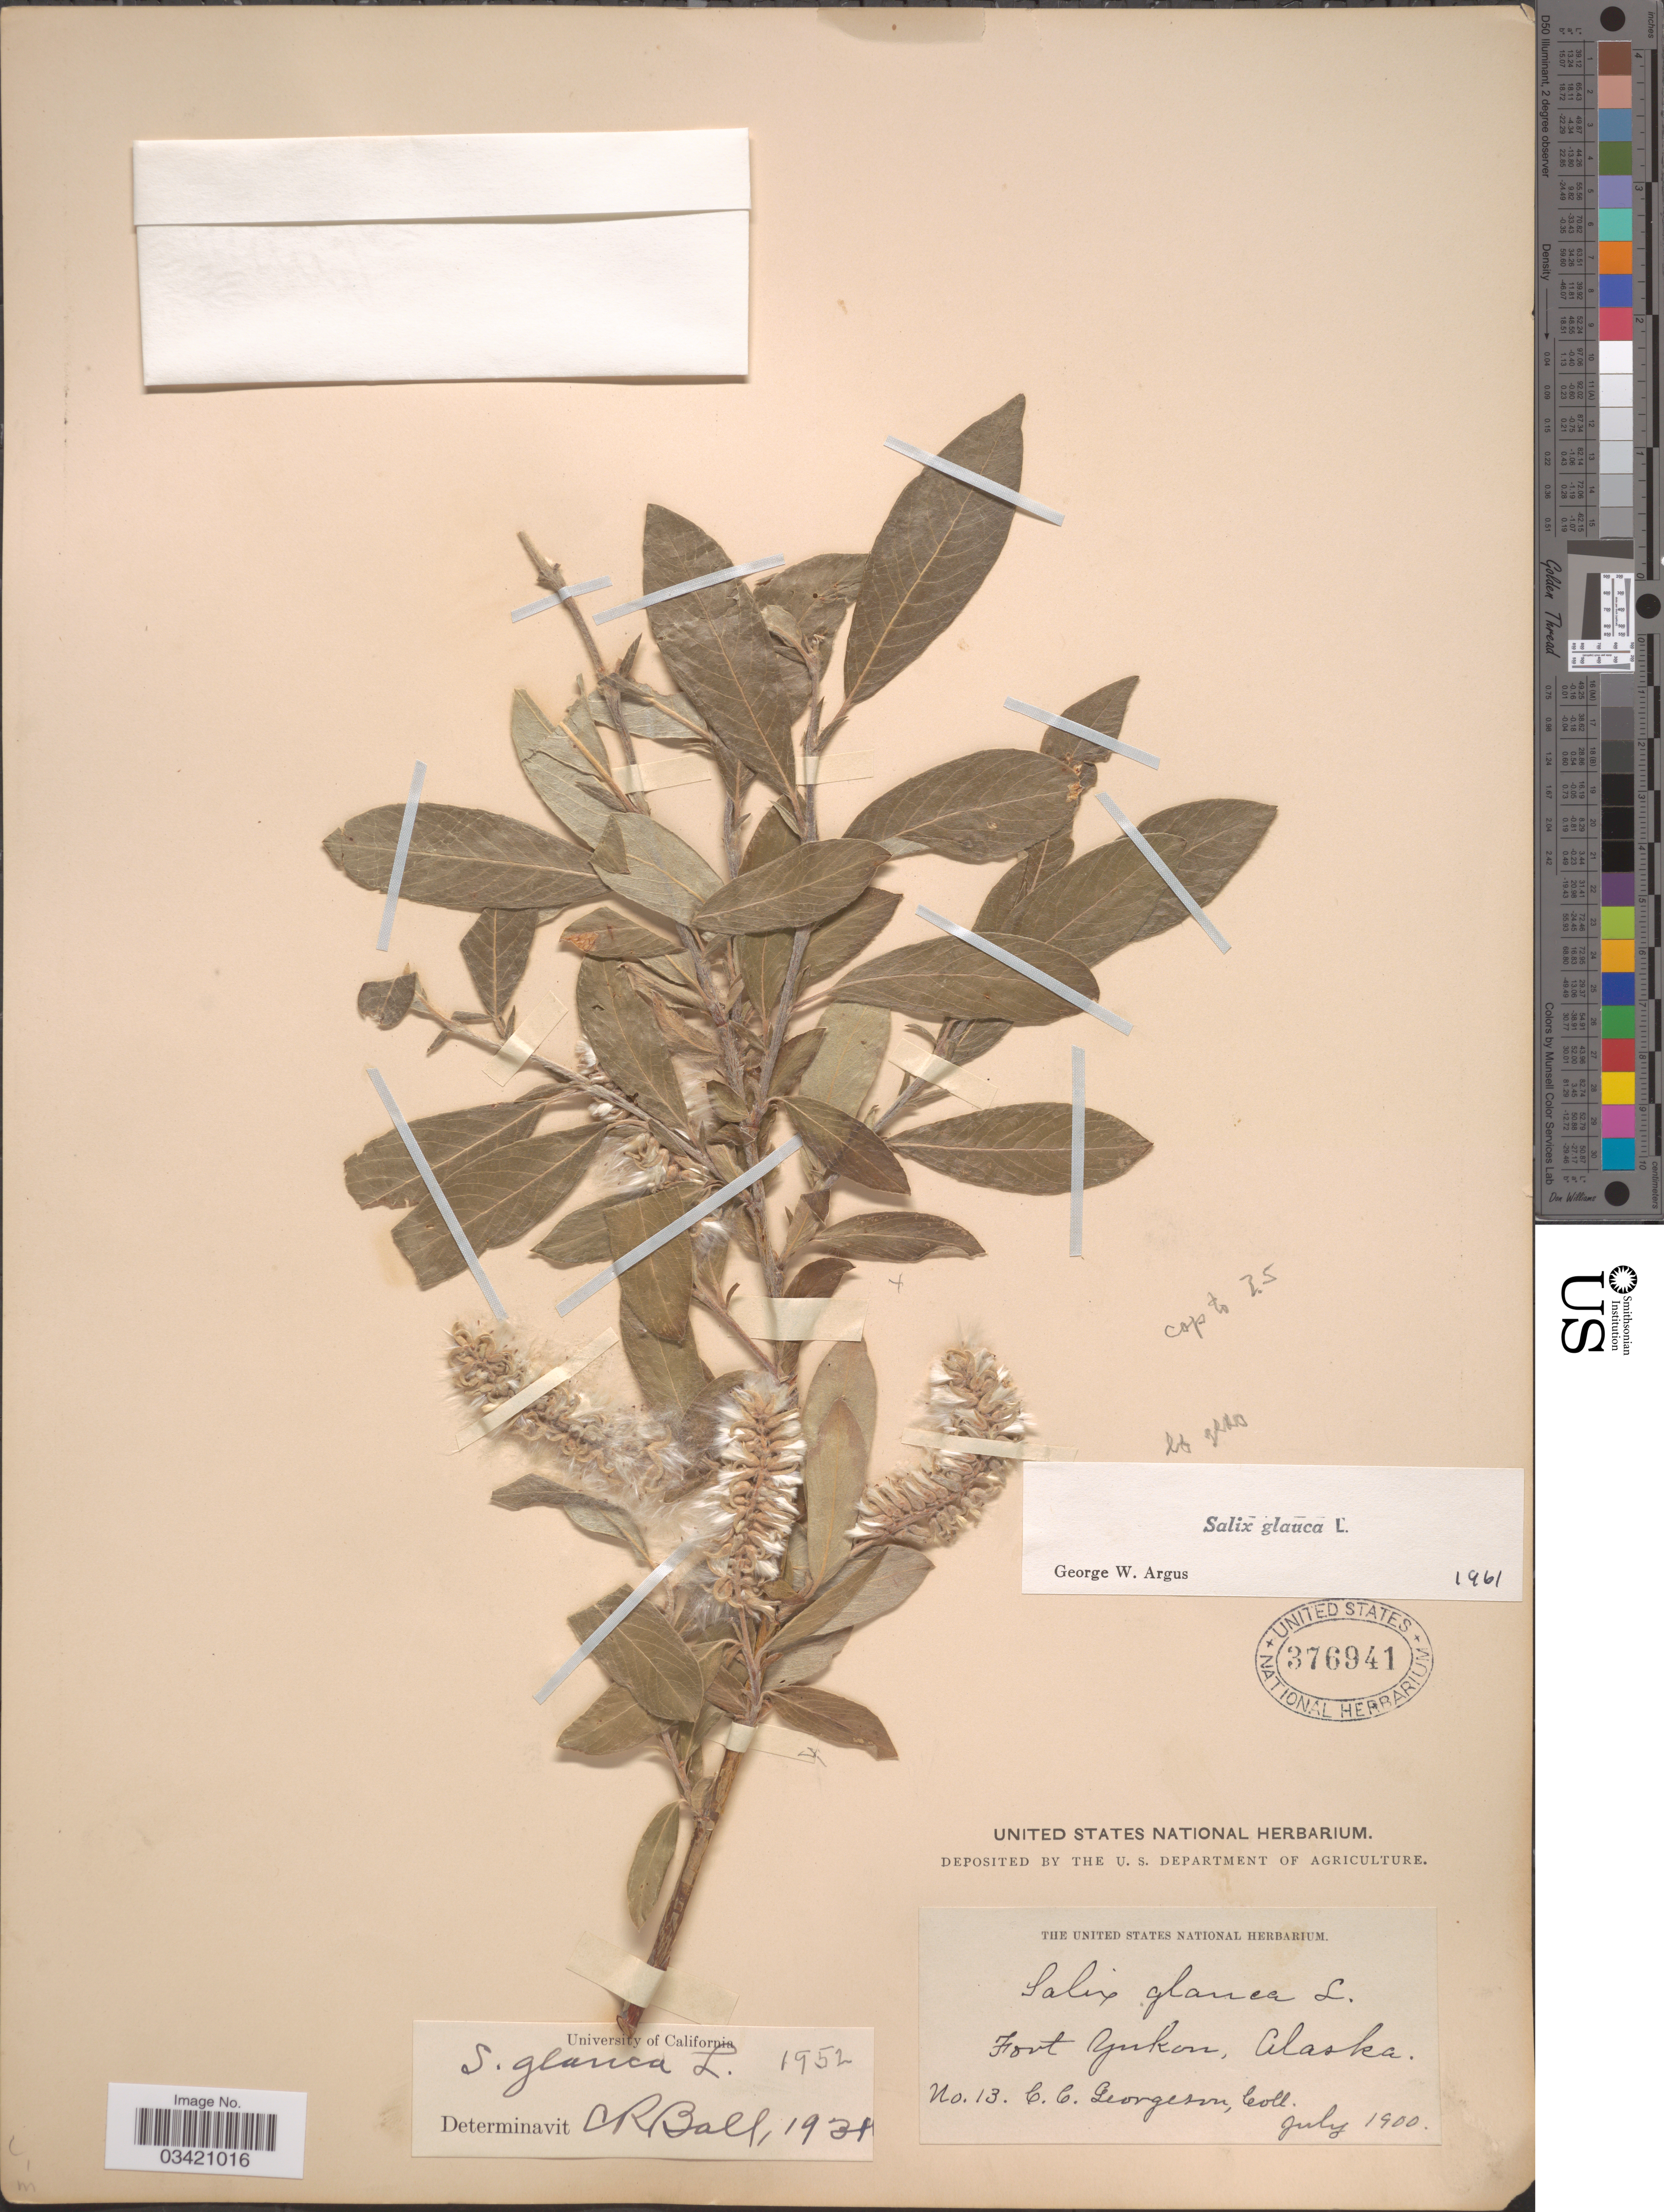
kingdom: Plantae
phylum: Tracheophyta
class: Magnoliopsida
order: Malpighiales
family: Salicaceae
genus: Salix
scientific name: Salix glauca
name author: L.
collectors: C. Georgeson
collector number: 13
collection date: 1900-07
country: United States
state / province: Alaska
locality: Fort Yukon.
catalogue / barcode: US 376941